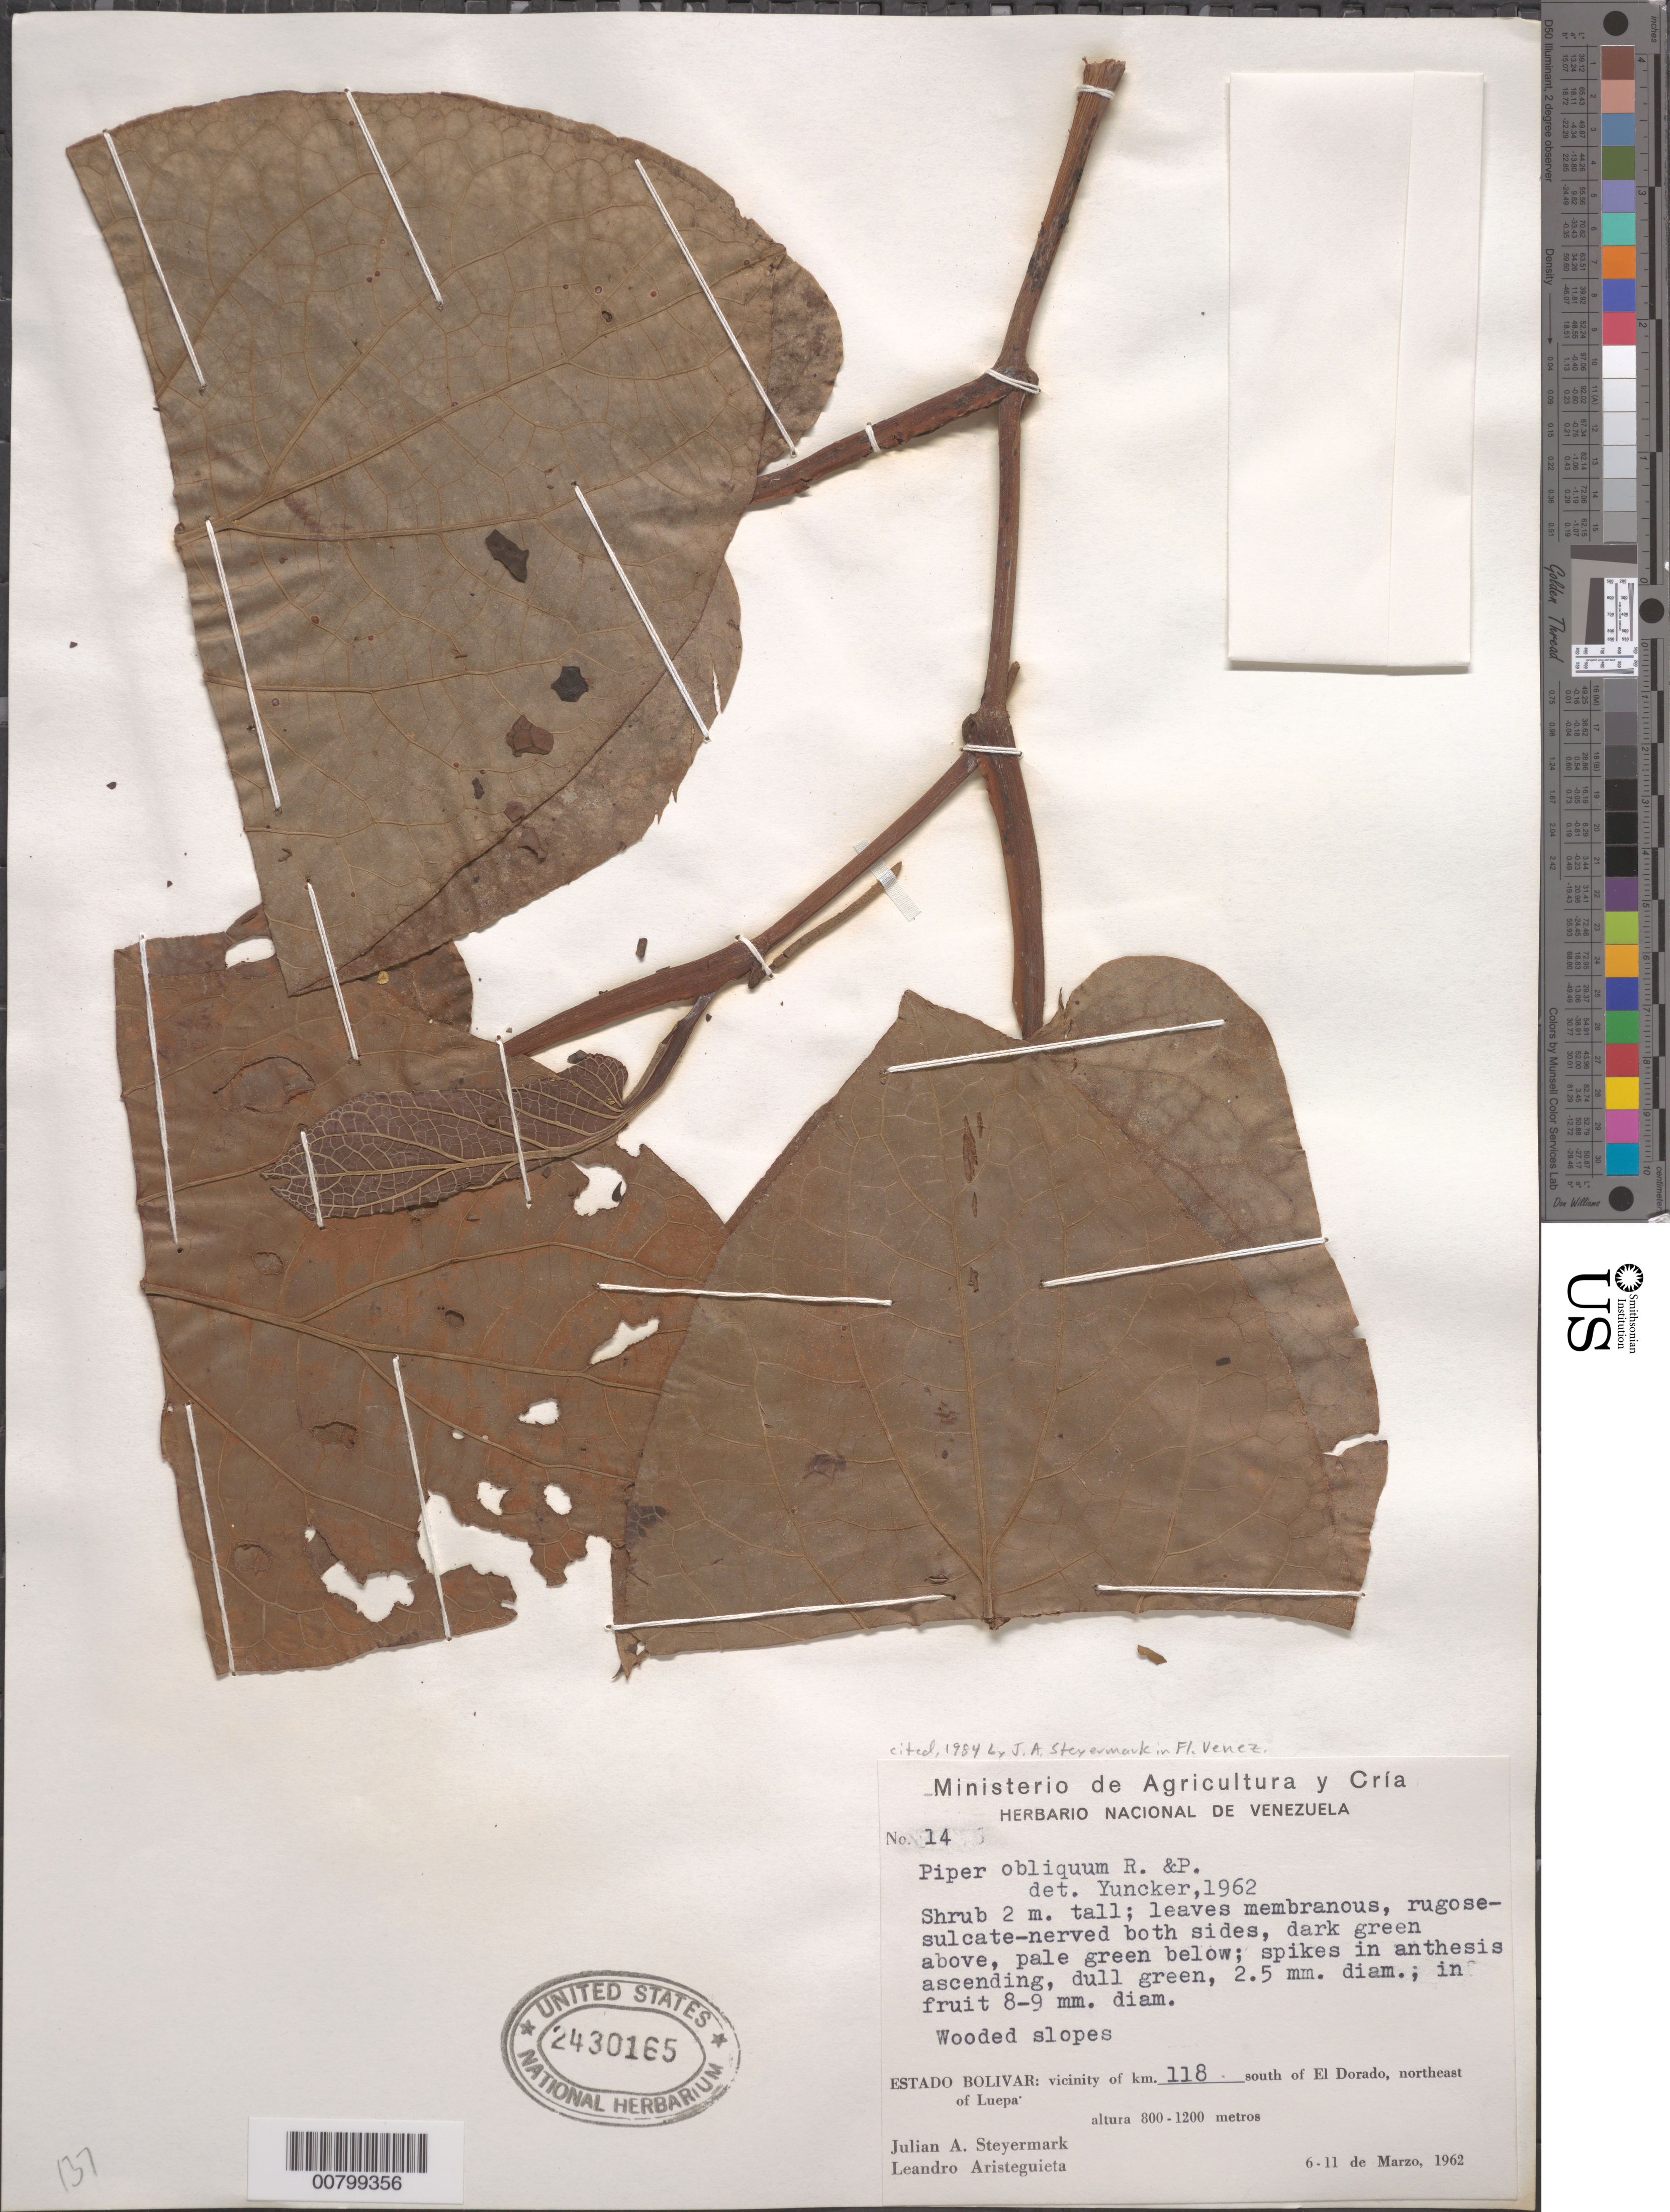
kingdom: Plantae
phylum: Tracheophyta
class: Magnoliopsida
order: Piperales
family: Piperaceae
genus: Piper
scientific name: Piper obliquum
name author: Ruiz & Pav.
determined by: Steyermark, Julian A., (VEN)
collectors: J. Steyermark & L. Aristeguieta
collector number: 62 14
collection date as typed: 6-Mar-62 to 11-Mar-62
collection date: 1962-03-06/1962-03-11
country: Venezuela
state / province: Bolívar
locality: El Dorado, 118 km S of, NE of Luepa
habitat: Wooded slopes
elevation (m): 800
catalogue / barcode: US 2430165